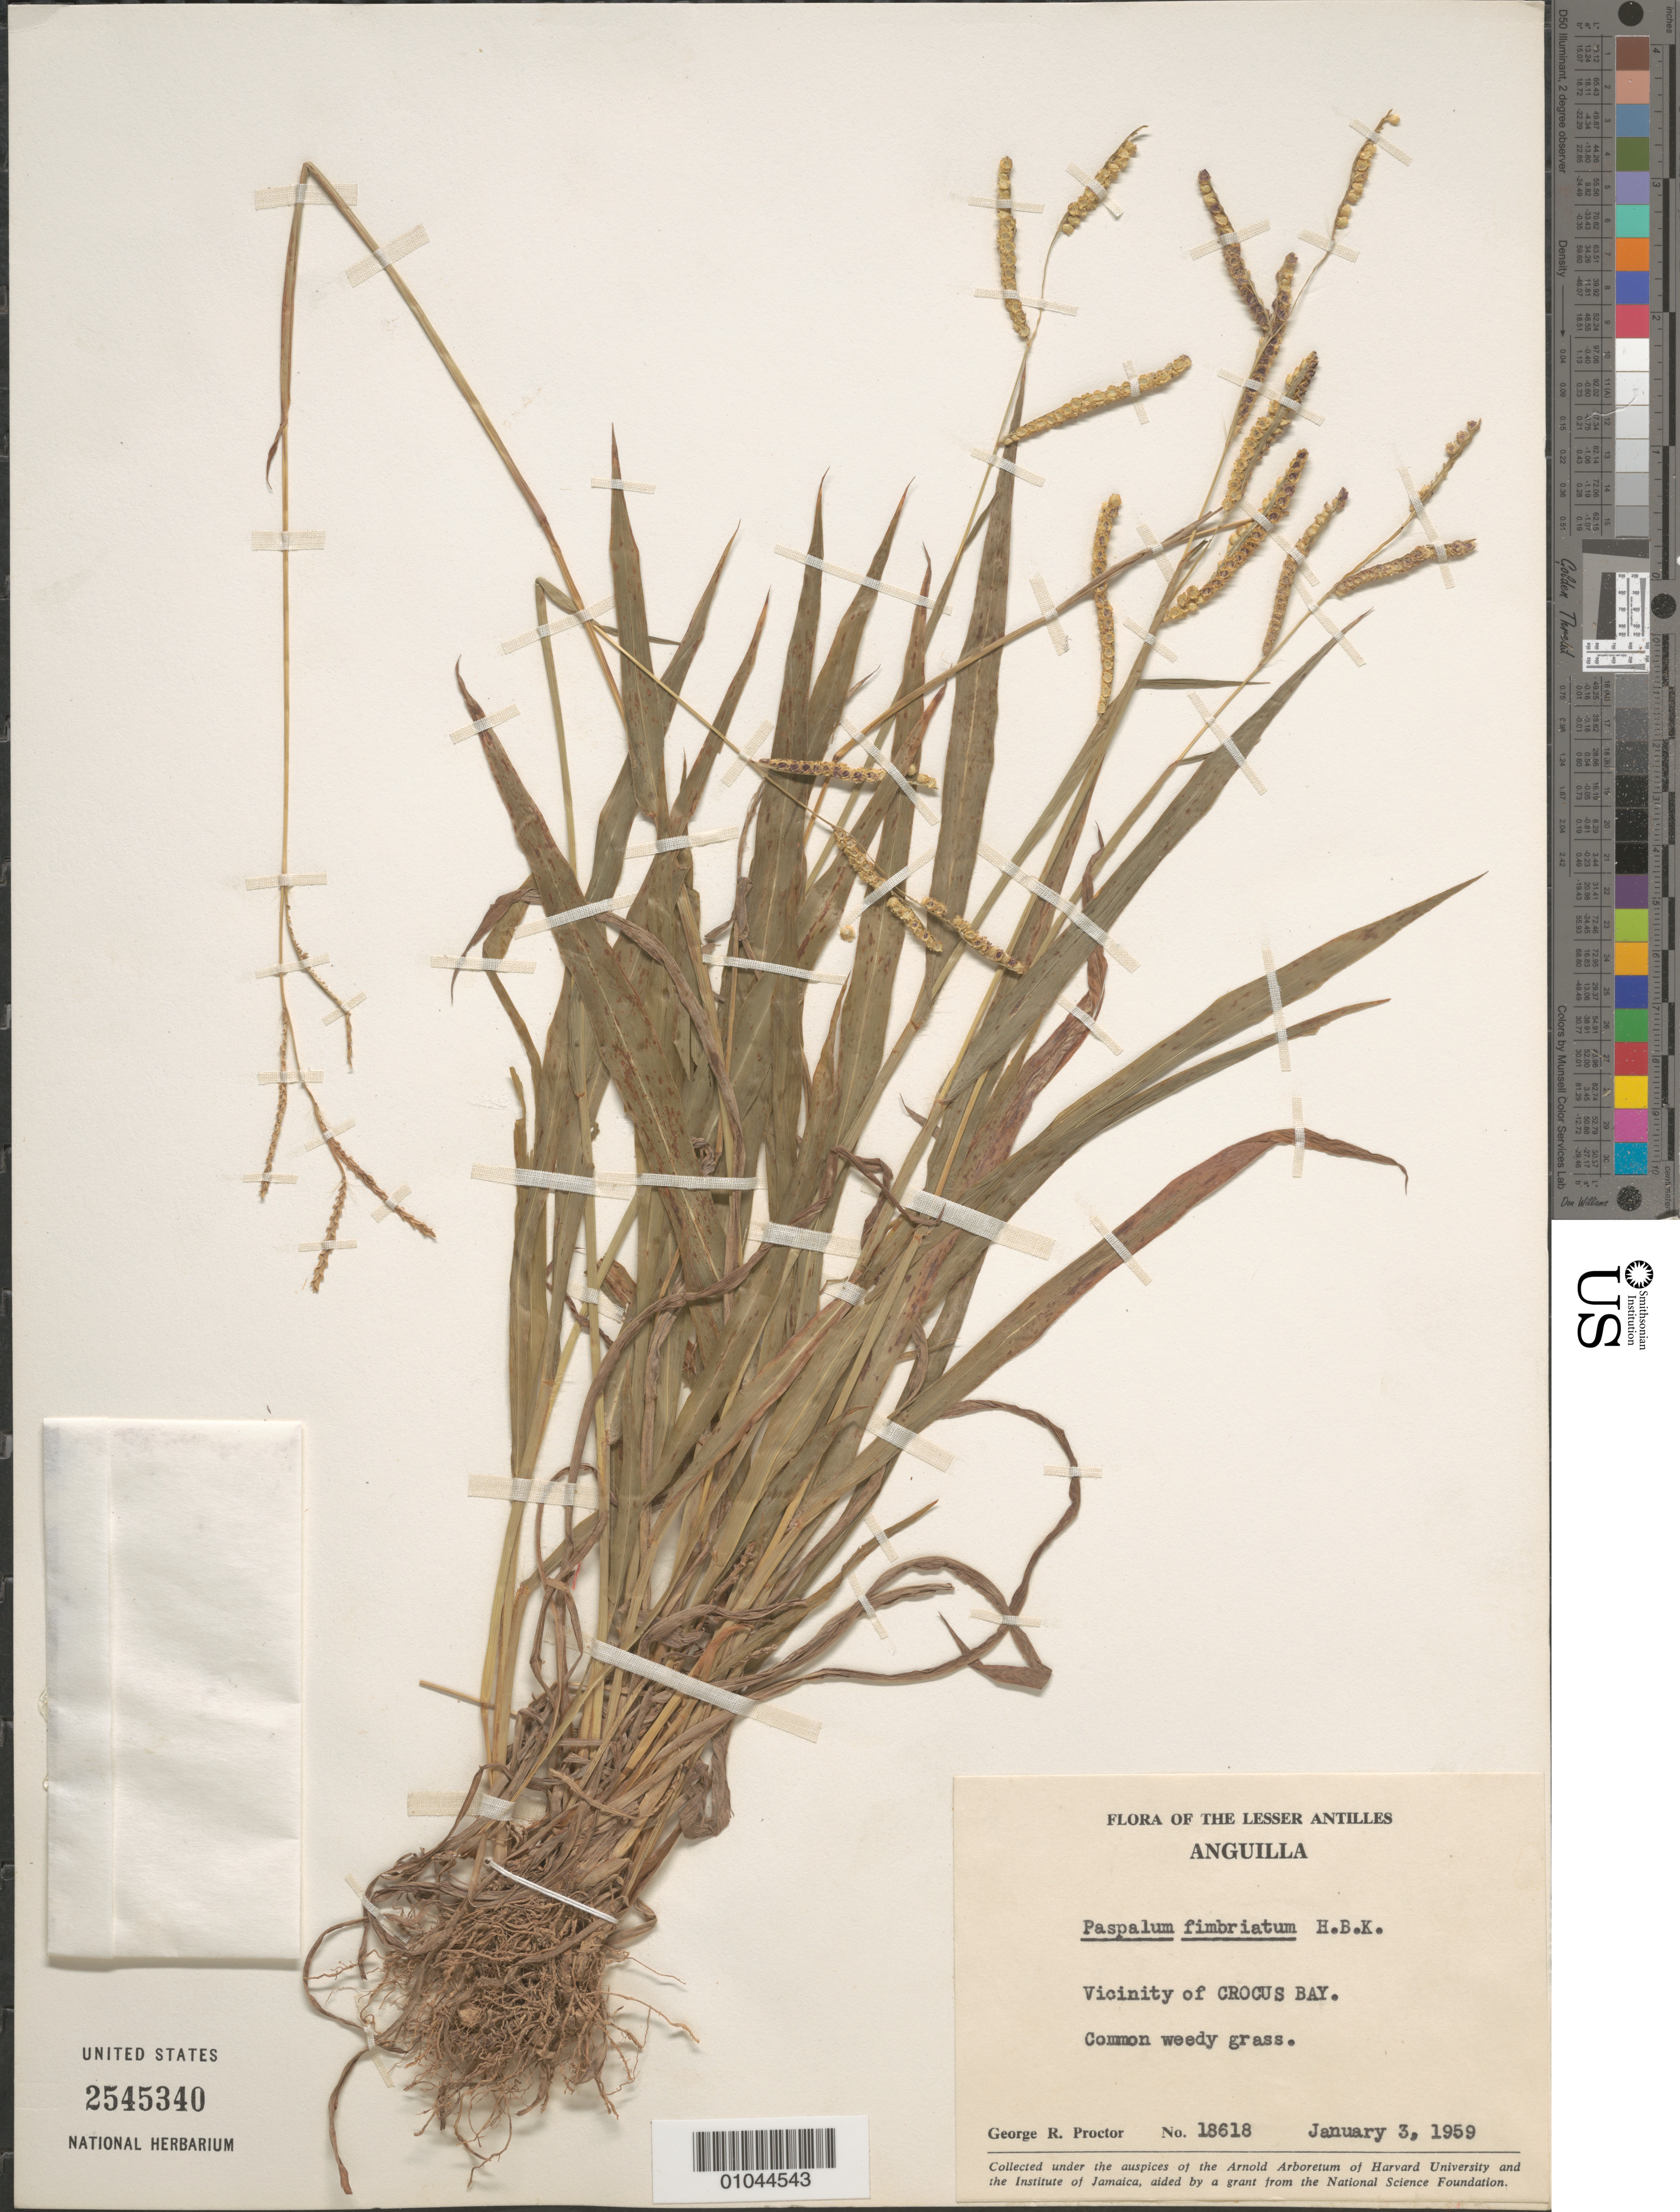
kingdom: Plantae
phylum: Tracheophyta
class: Liliopsida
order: Poales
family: Poaceae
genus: Paspalum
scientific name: Paspalum fimbriatum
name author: Kunth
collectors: G. R. Proctor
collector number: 18618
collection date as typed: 03 Jan 1959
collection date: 1959-01-03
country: Anguilla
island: Anguilla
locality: Vicinity of Crocus Bay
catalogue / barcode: US 2545340